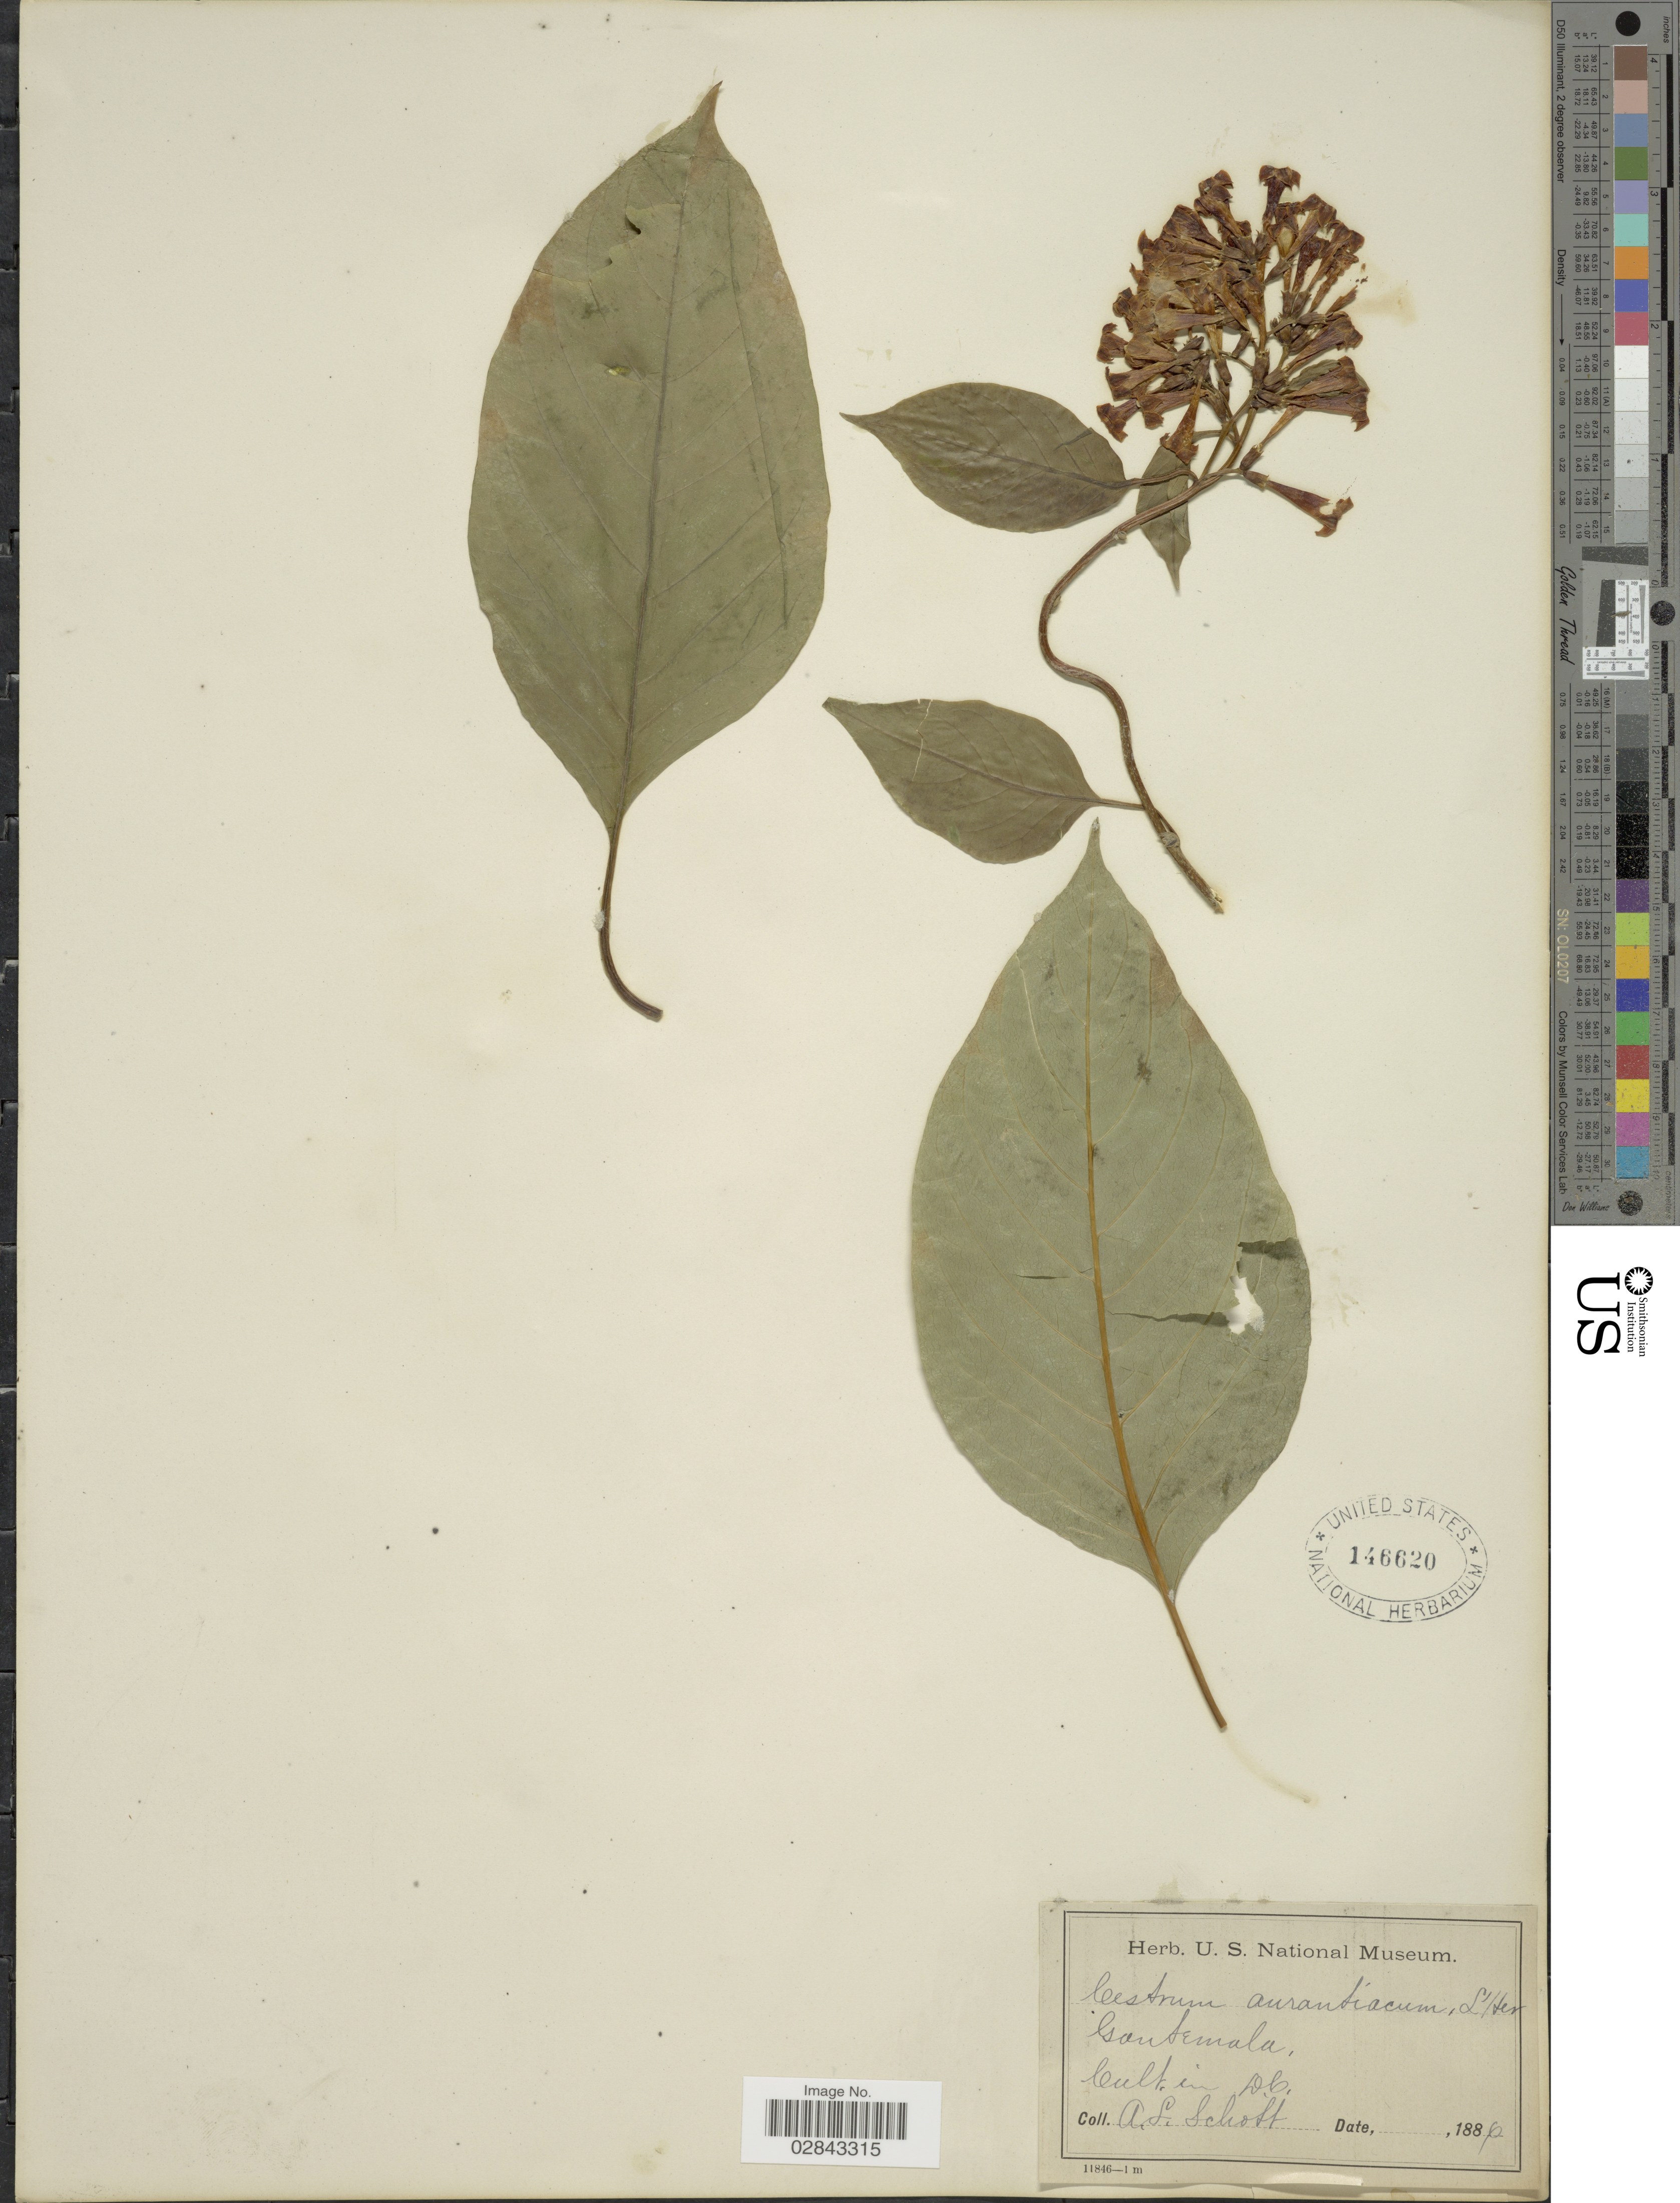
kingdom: Plantae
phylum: Tracheophyta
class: Magnoliopsida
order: Solanales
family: Solanaceae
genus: Cestrum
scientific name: Cestrum aurantiacum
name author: Lindley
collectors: A. L. Schott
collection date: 1886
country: United States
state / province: District of Columbia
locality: Cult. in DC.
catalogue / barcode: US 146620